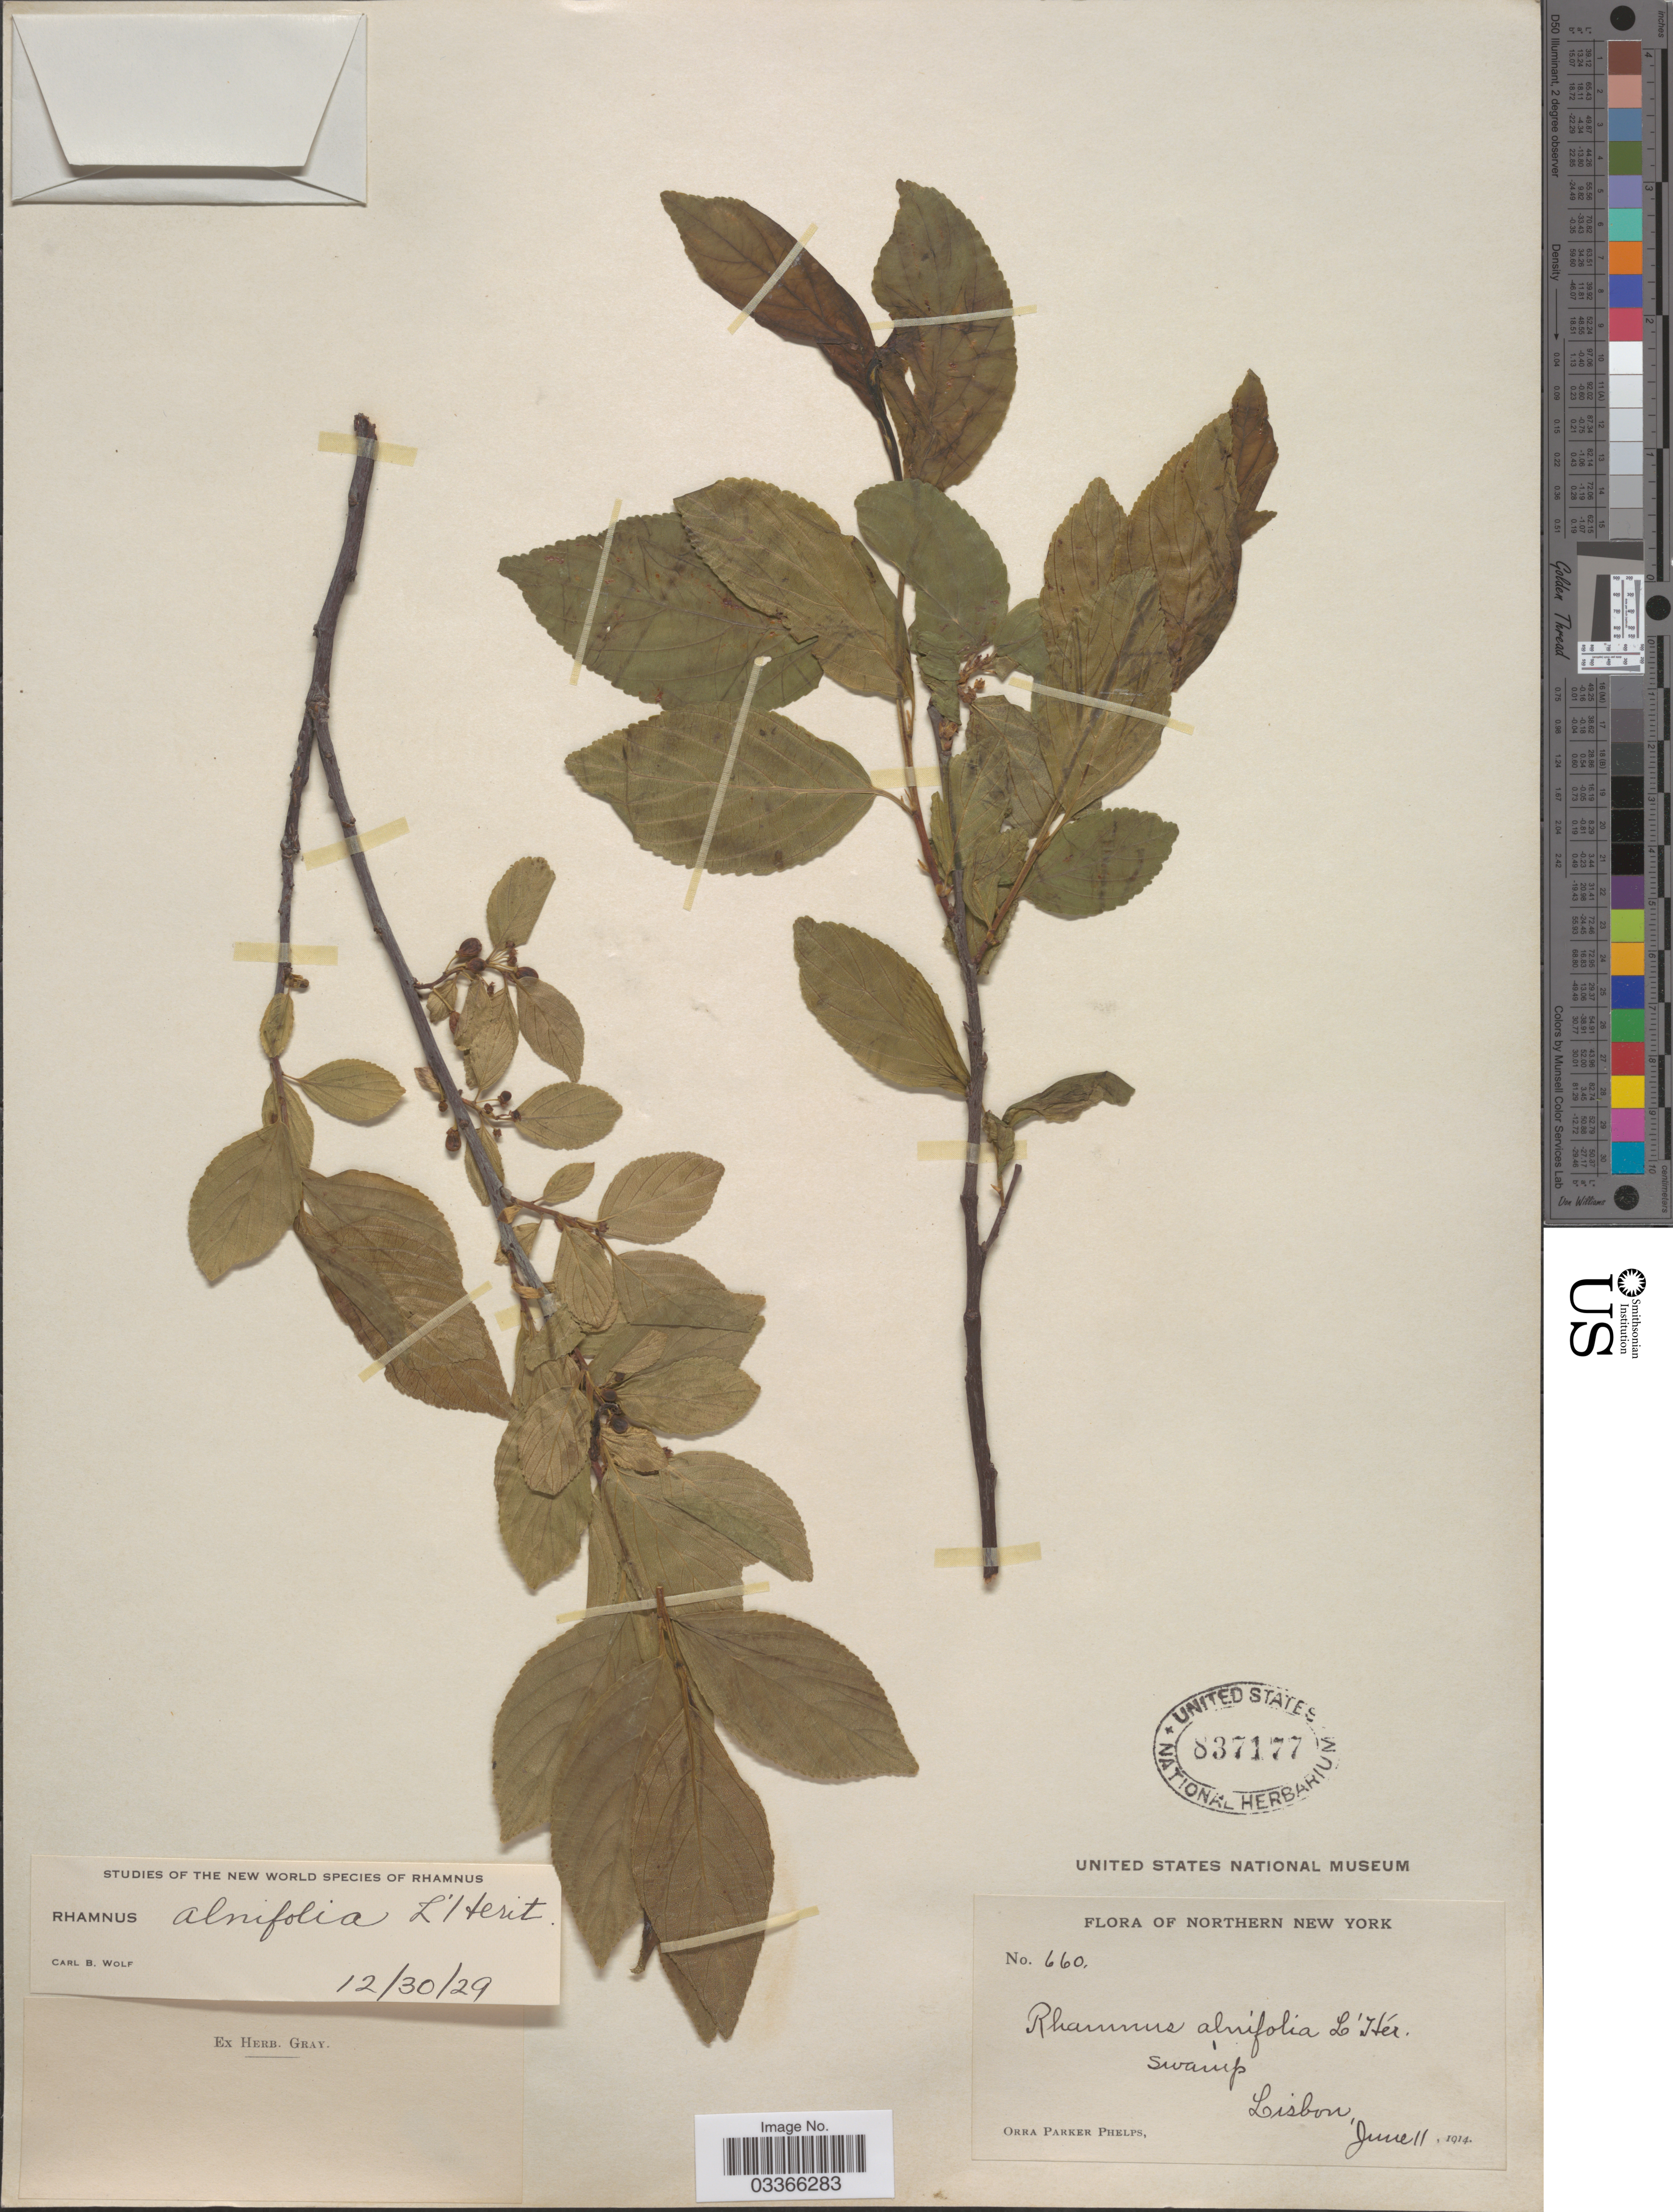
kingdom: Plantae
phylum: Tracheophyta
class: Magnoliopsida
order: Rosales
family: Rhamnaceae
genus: Rhamnus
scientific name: Rhamnus alnifolia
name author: L'Hér.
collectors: O. P. Phelps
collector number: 660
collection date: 1914-06-11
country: United States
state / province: New York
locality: Northern New York, Lisbon.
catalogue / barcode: US 837177